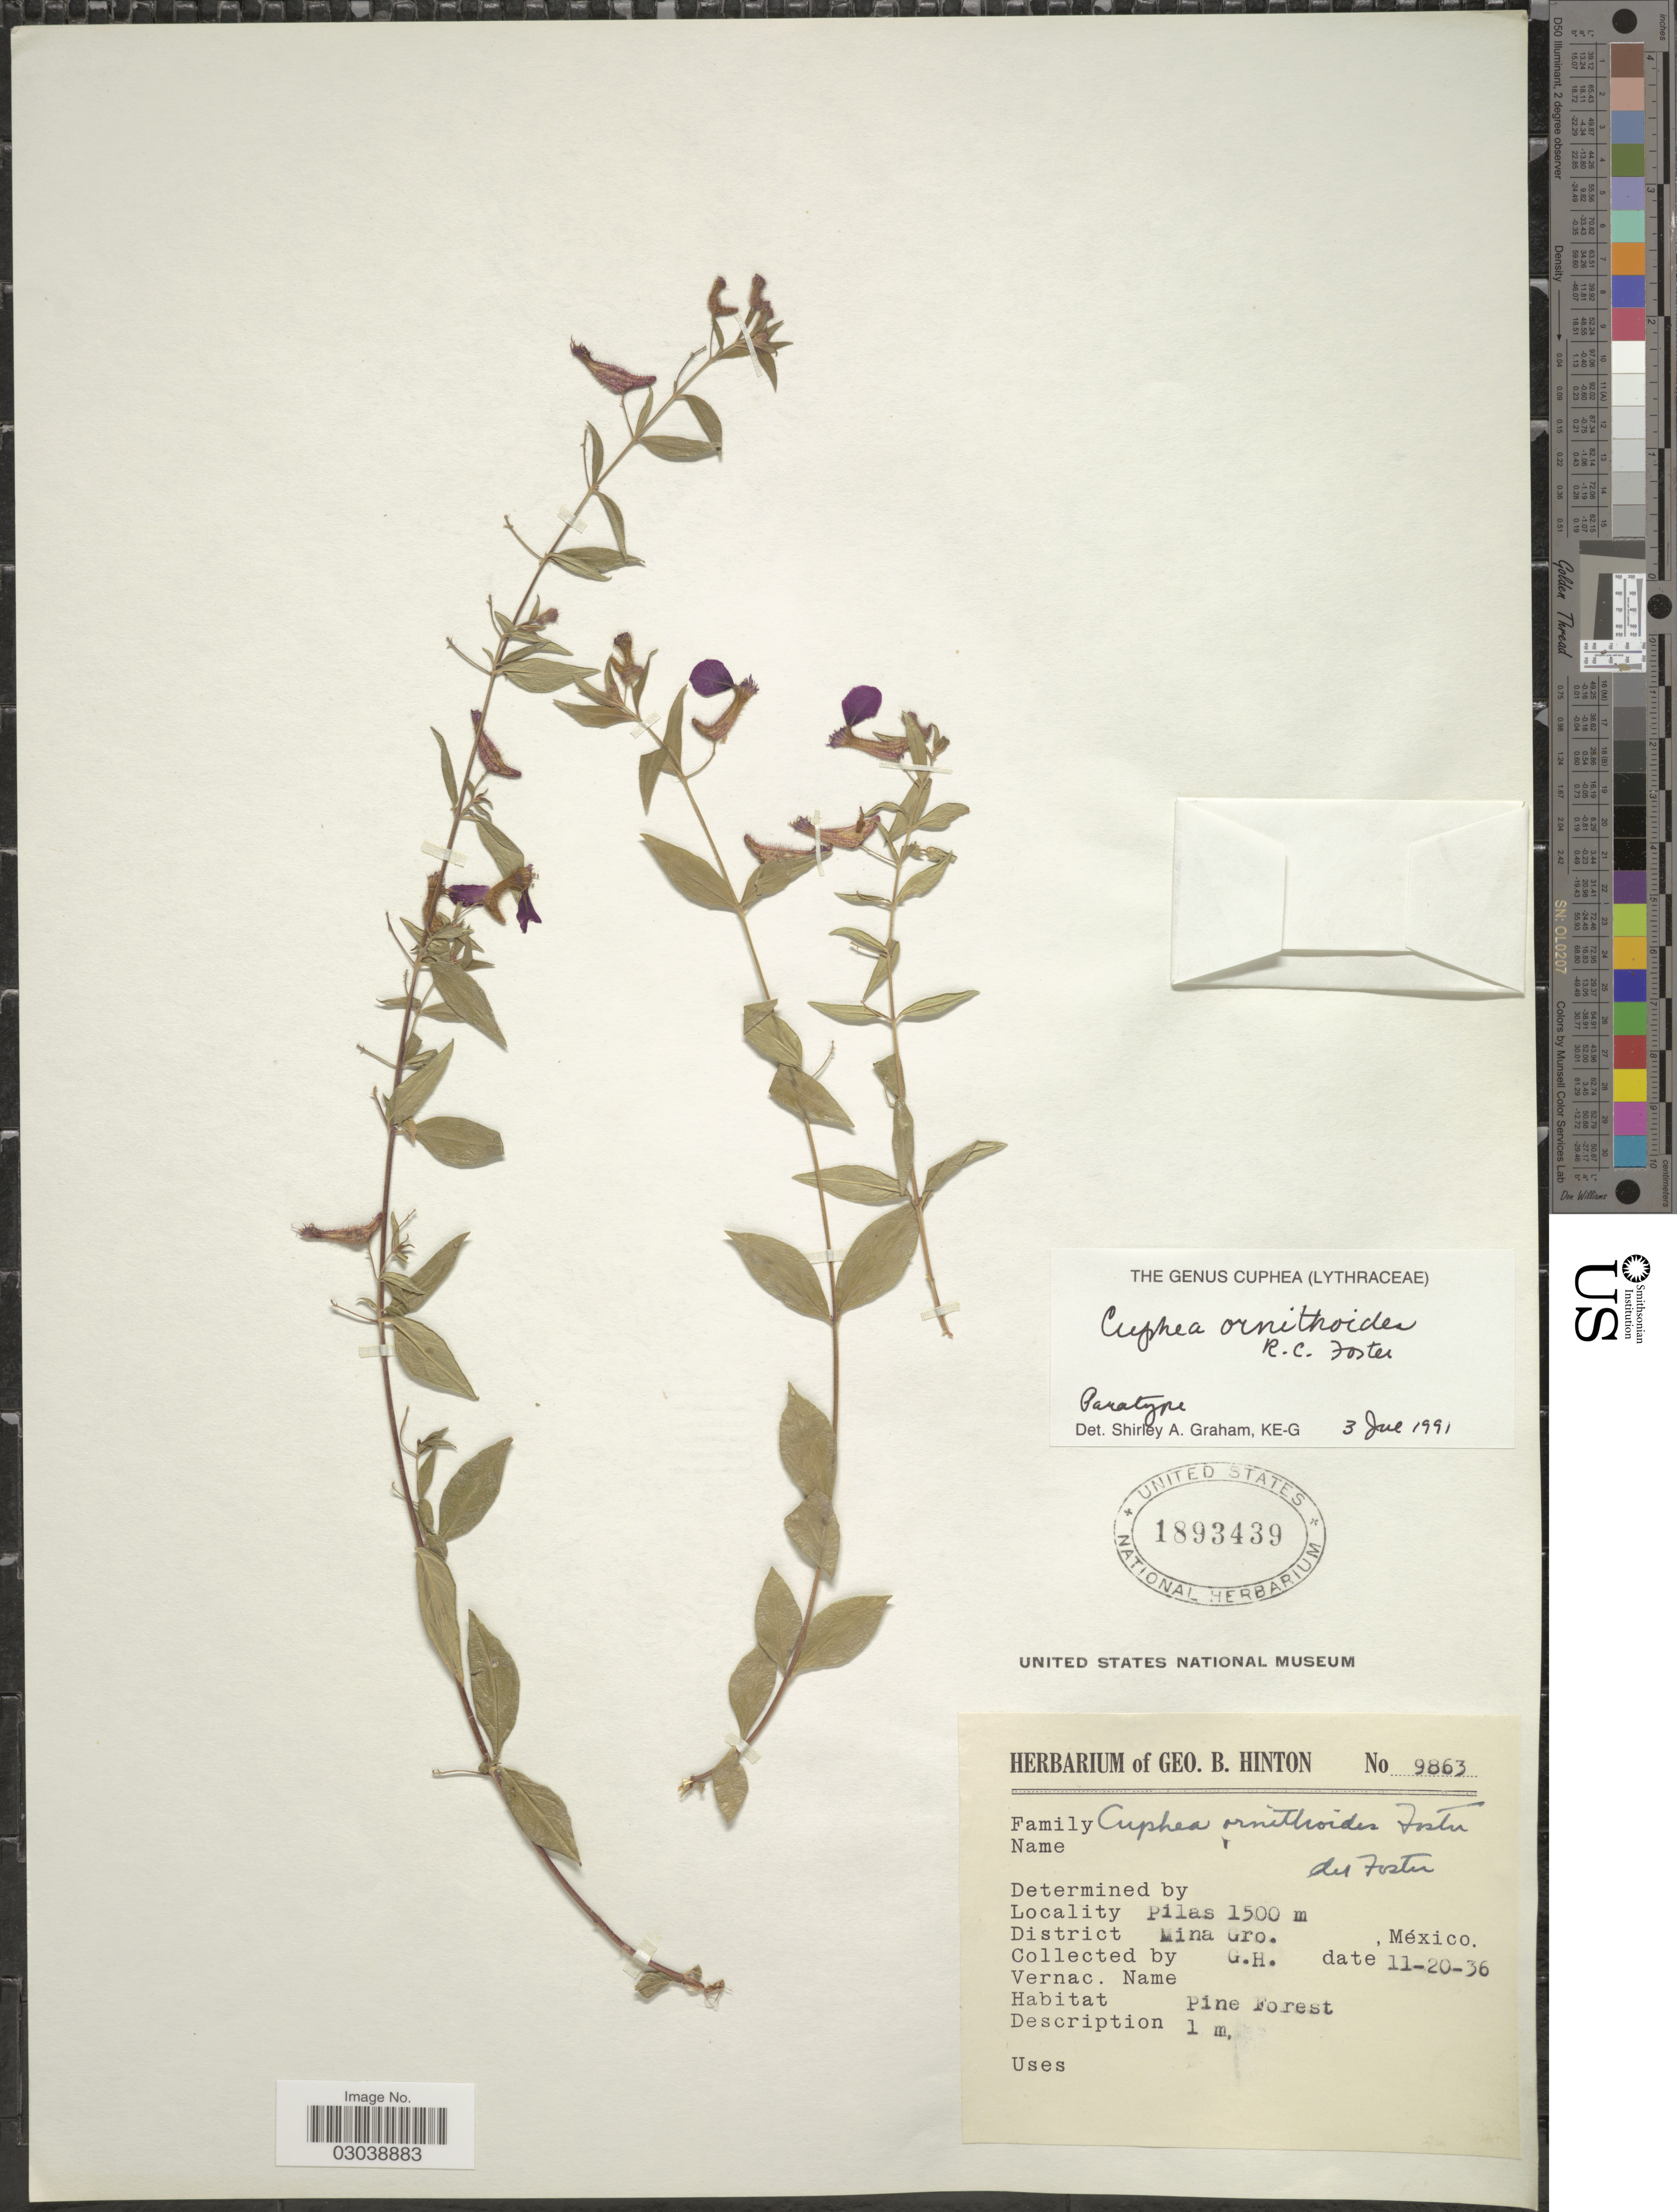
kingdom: Plantae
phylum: Tracheophyta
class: Magnoliopsida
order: Myrtales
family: Lythraceae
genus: Cuphea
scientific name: Cuphea ornithoides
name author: R.C. Foster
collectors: G. B. Hinton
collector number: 9863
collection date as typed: Transcribed d/m/y: 20/11/36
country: Mexico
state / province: Guerrero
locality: Pilas, District Mina.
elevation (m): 1500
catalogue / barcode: US 1893439